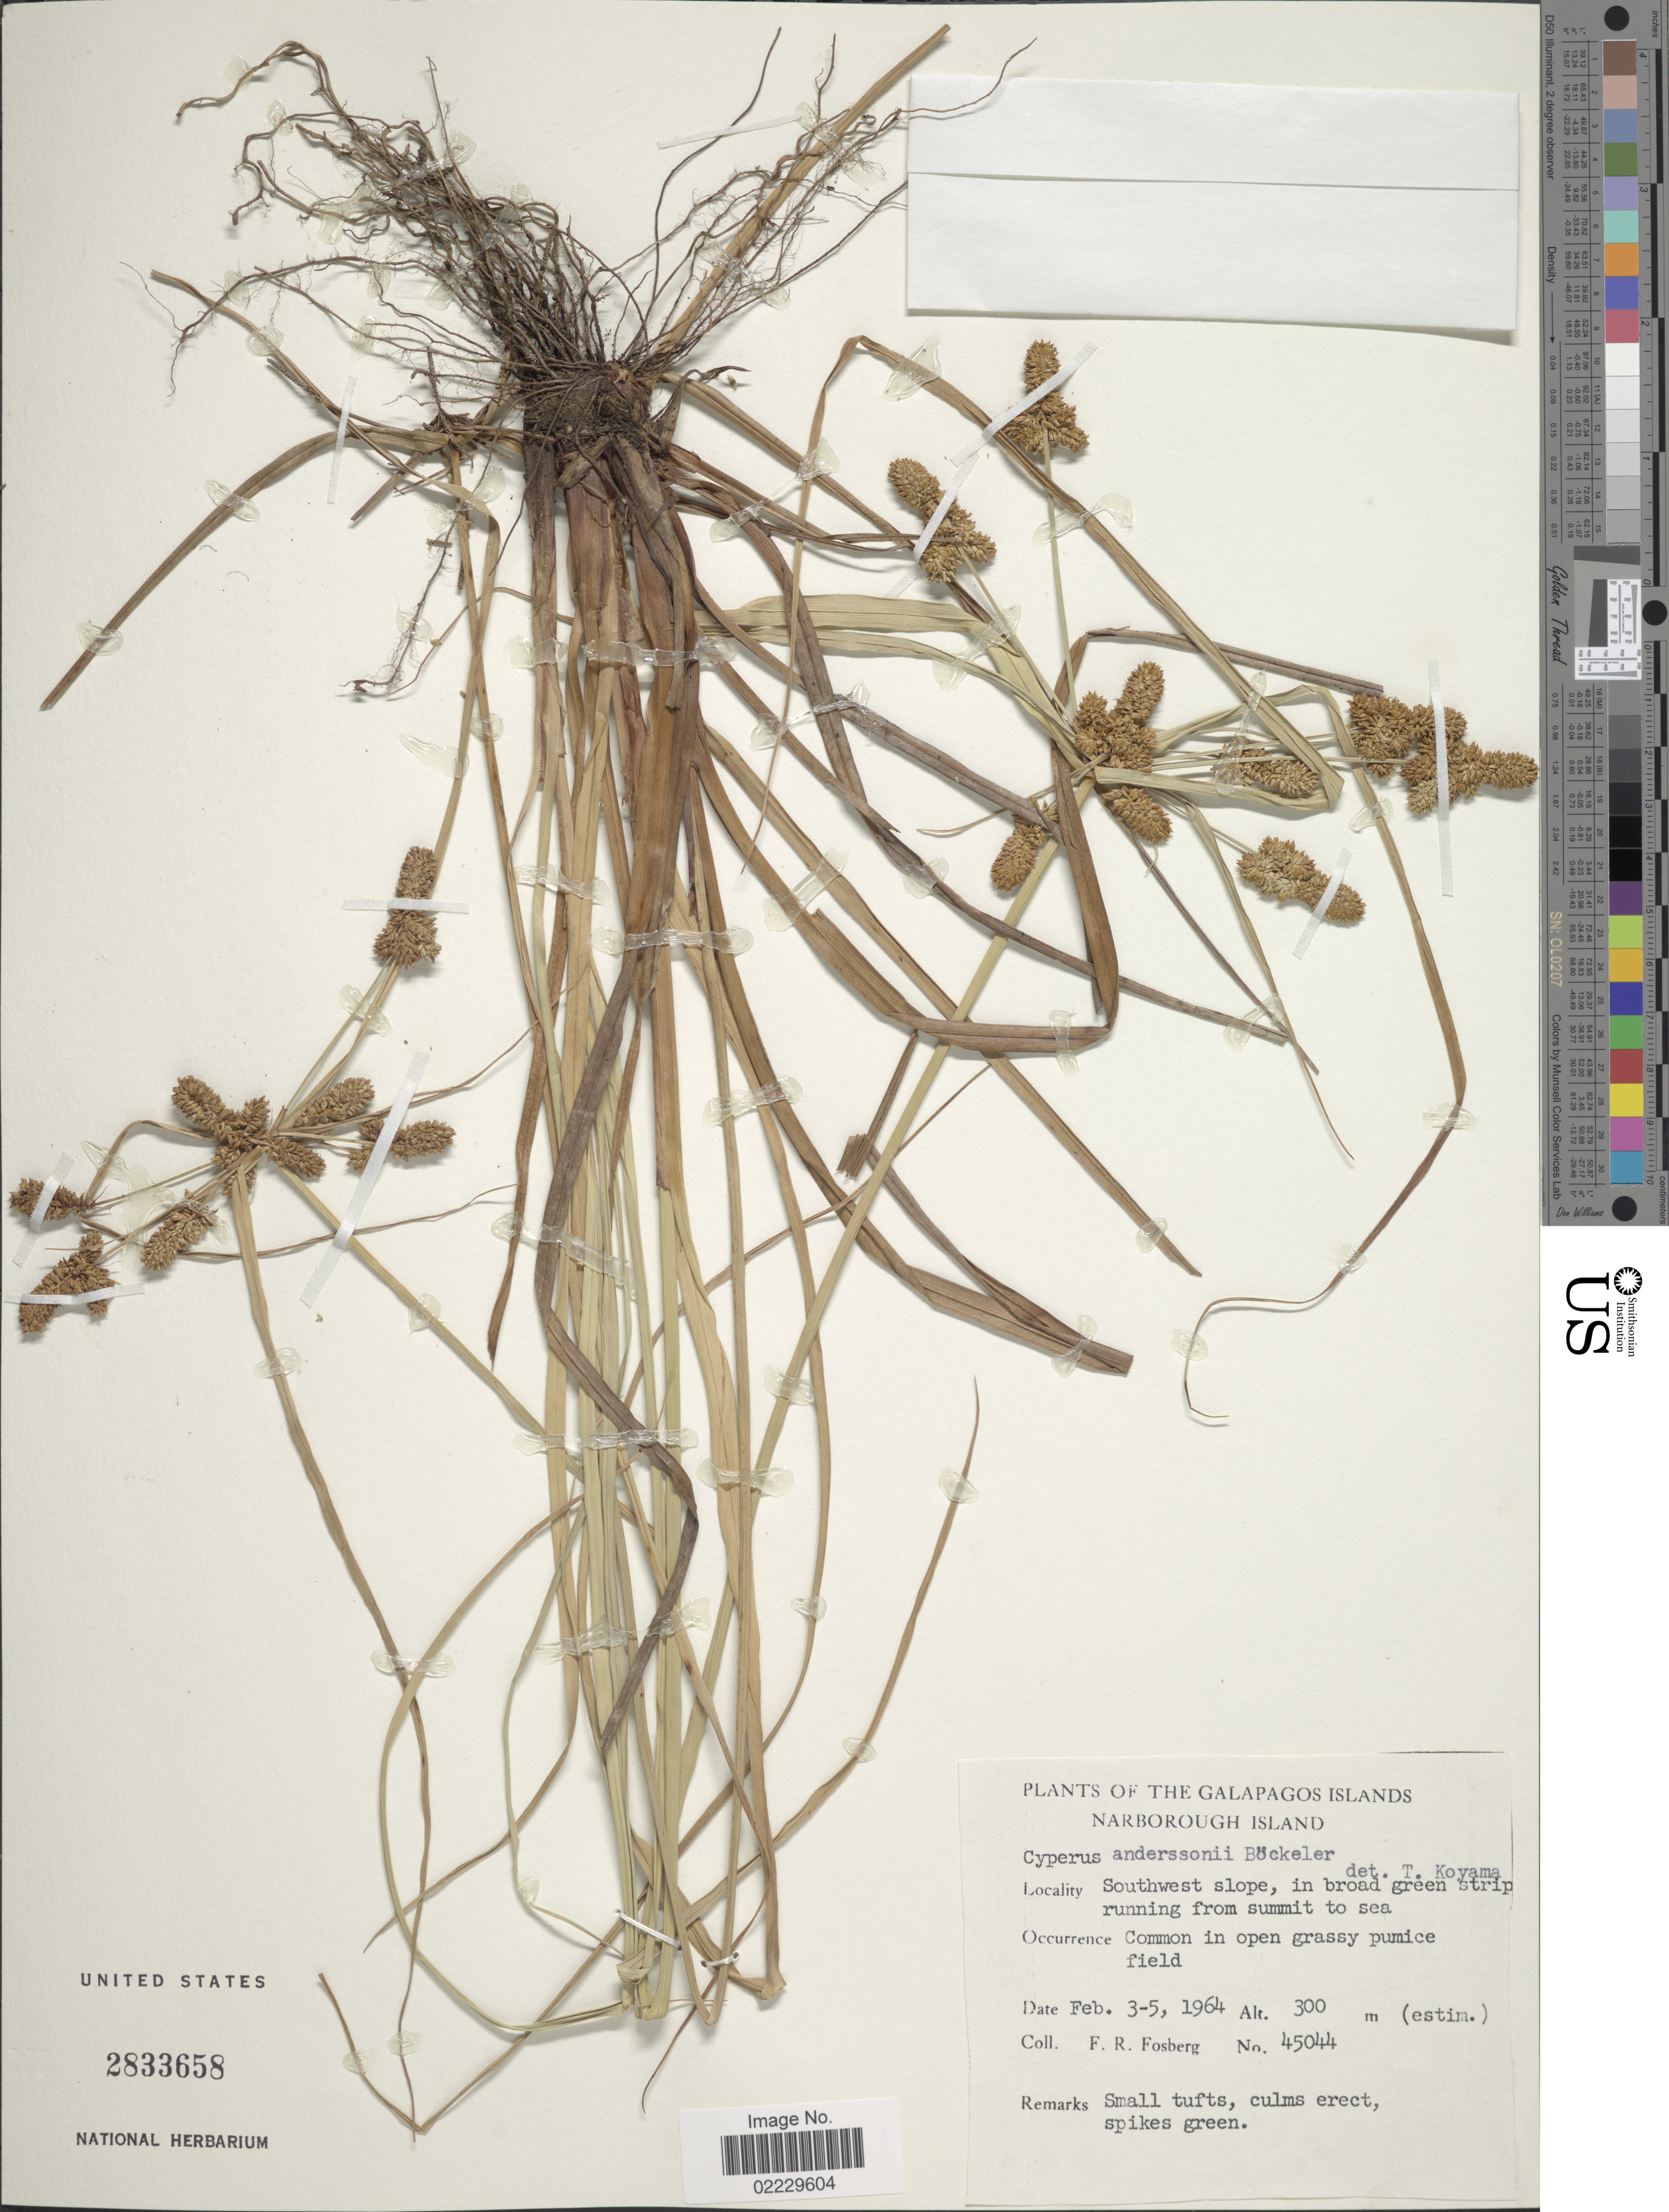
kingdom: Plantae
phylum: Tracheophyta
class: Liliopsida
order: Poales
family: Cyperaceae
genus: Cyperus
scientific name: Cyperus anderssonii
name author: Boeckeler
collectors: F. R. Fosberg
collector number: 45044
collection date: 1964-02-03/1964-02-05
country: Ecuador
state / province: Colón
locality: Galapagos Islands, Narborough Island, Southwest slope, in broad green strip running from summit to sea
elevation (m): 300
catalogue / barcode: US 2833658